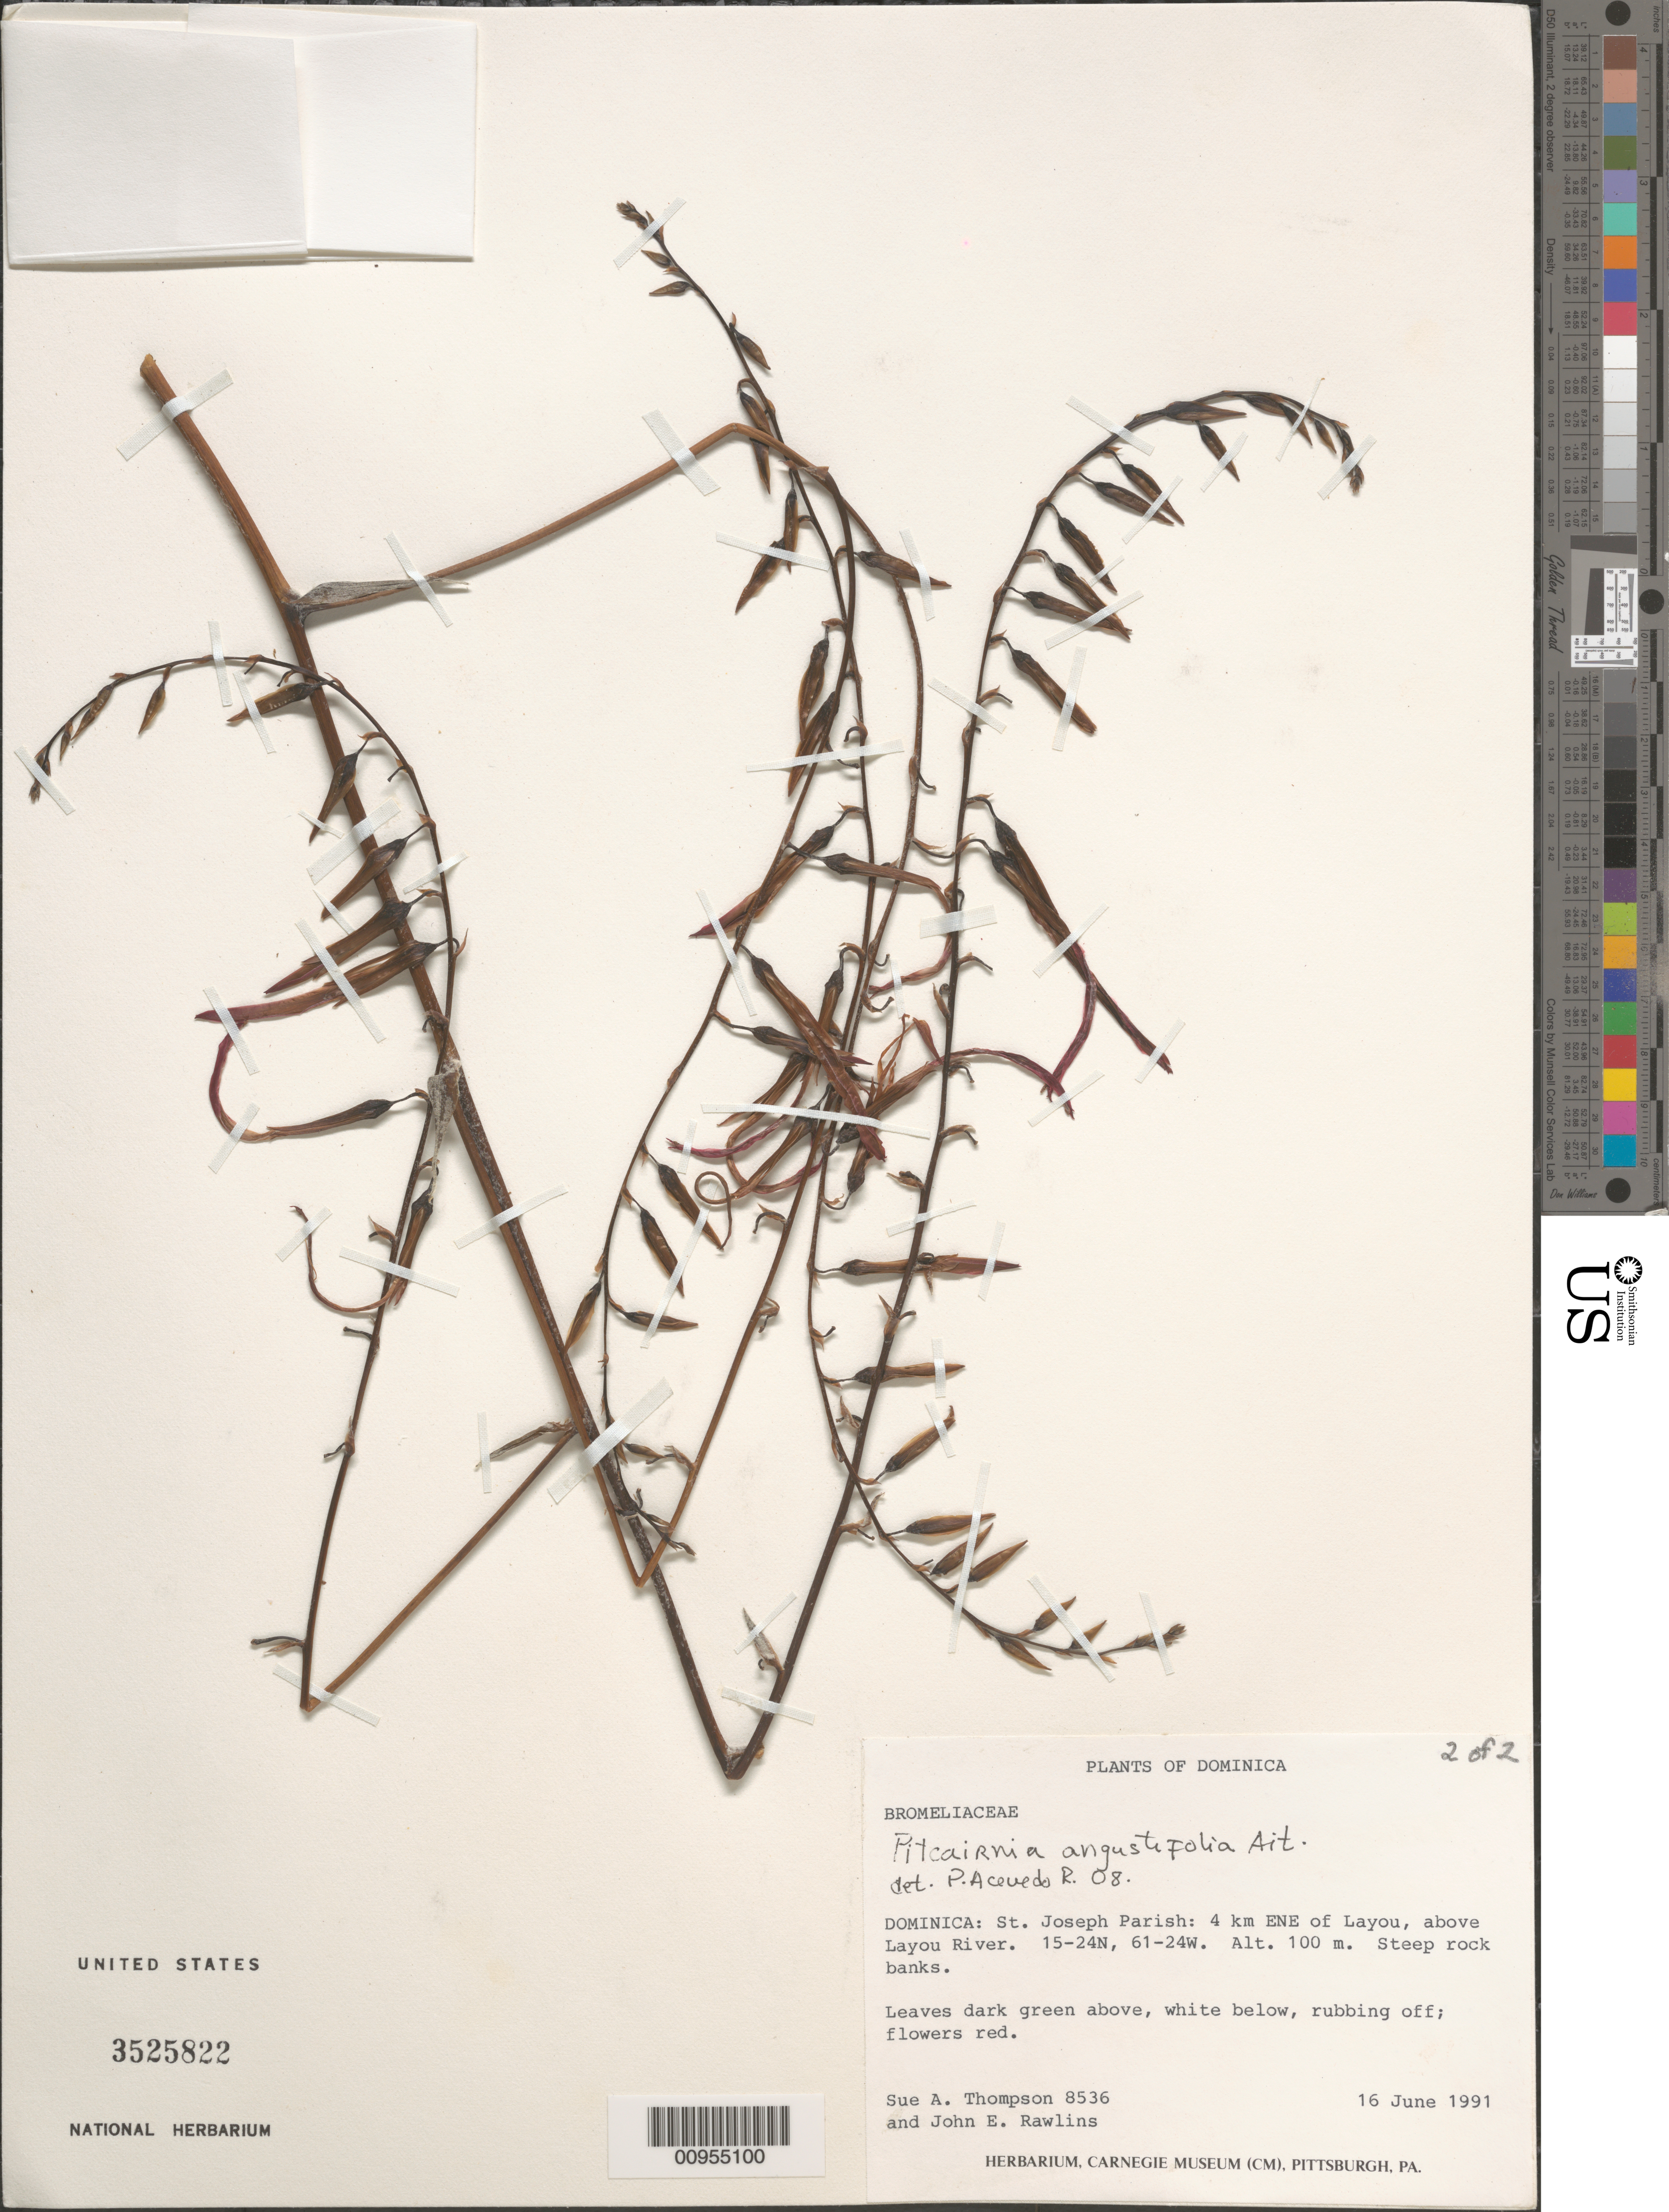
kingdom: Plantae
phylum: Tracheophyta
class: Liliopsida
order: Poales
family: Bromeliaceae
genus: Pitcairnia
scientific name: Pitcairnia angustifolia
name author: Sol. ex Aiton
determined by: Acevedo-Rodríguez, P., (BOT), Smithsonian Institution - National Museum of Natural History (UNITED STATES)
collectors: S. A. Thompson & J. Rawlins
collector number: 8536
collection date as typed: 16 Jun 1991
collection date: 1991-06-16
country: Dominica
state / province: St. George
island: Dominica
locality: Layou, 4 km ENE of, above Layou River.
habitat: Steep rock banks.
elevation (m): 100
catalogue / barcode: US 3525822